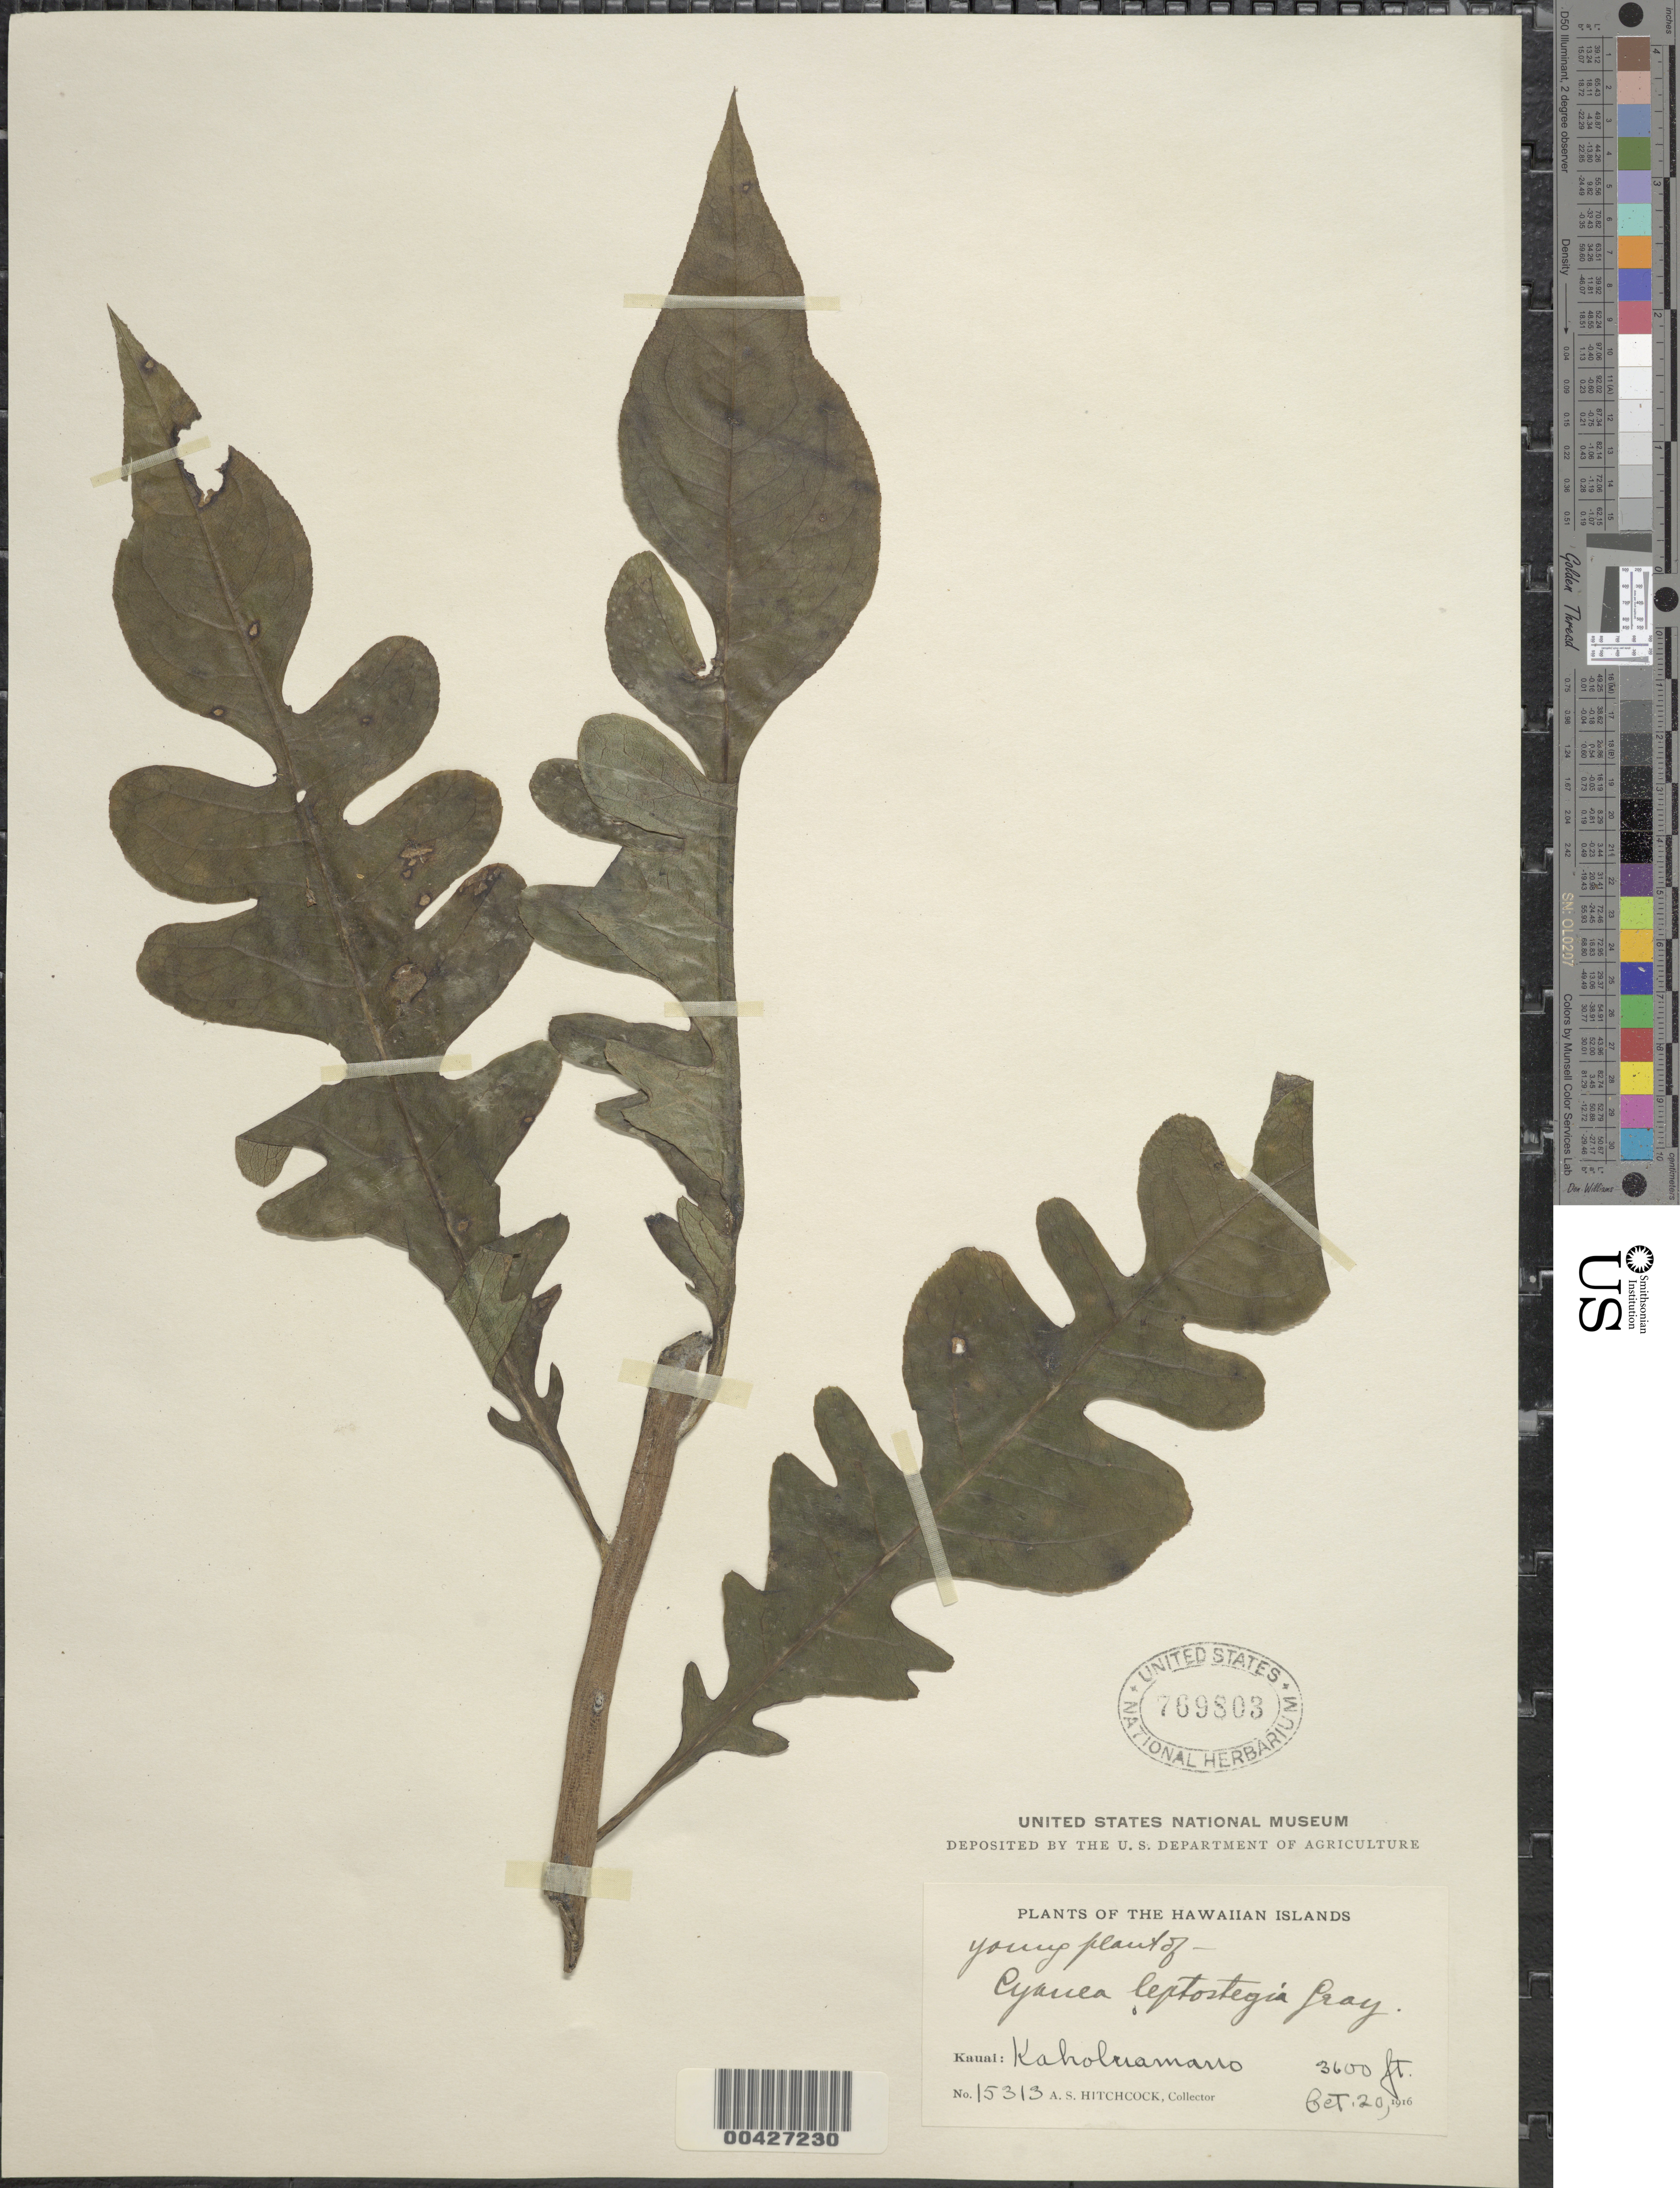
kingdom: Plantae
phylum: Tracheophyta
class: Magnoliopsida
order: Asterales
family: Campanulaceae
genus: Cyanea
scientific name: Cyanea leptostegia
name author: A. Gray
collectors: A. S. Hitchcock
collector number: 15313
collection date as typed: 20 Oct 1916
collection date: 1916-10-20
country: United States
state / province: Hawaii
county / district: Kauai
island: Kaua'i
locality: Kaholuamano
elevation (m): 1097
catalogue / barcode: US 769803